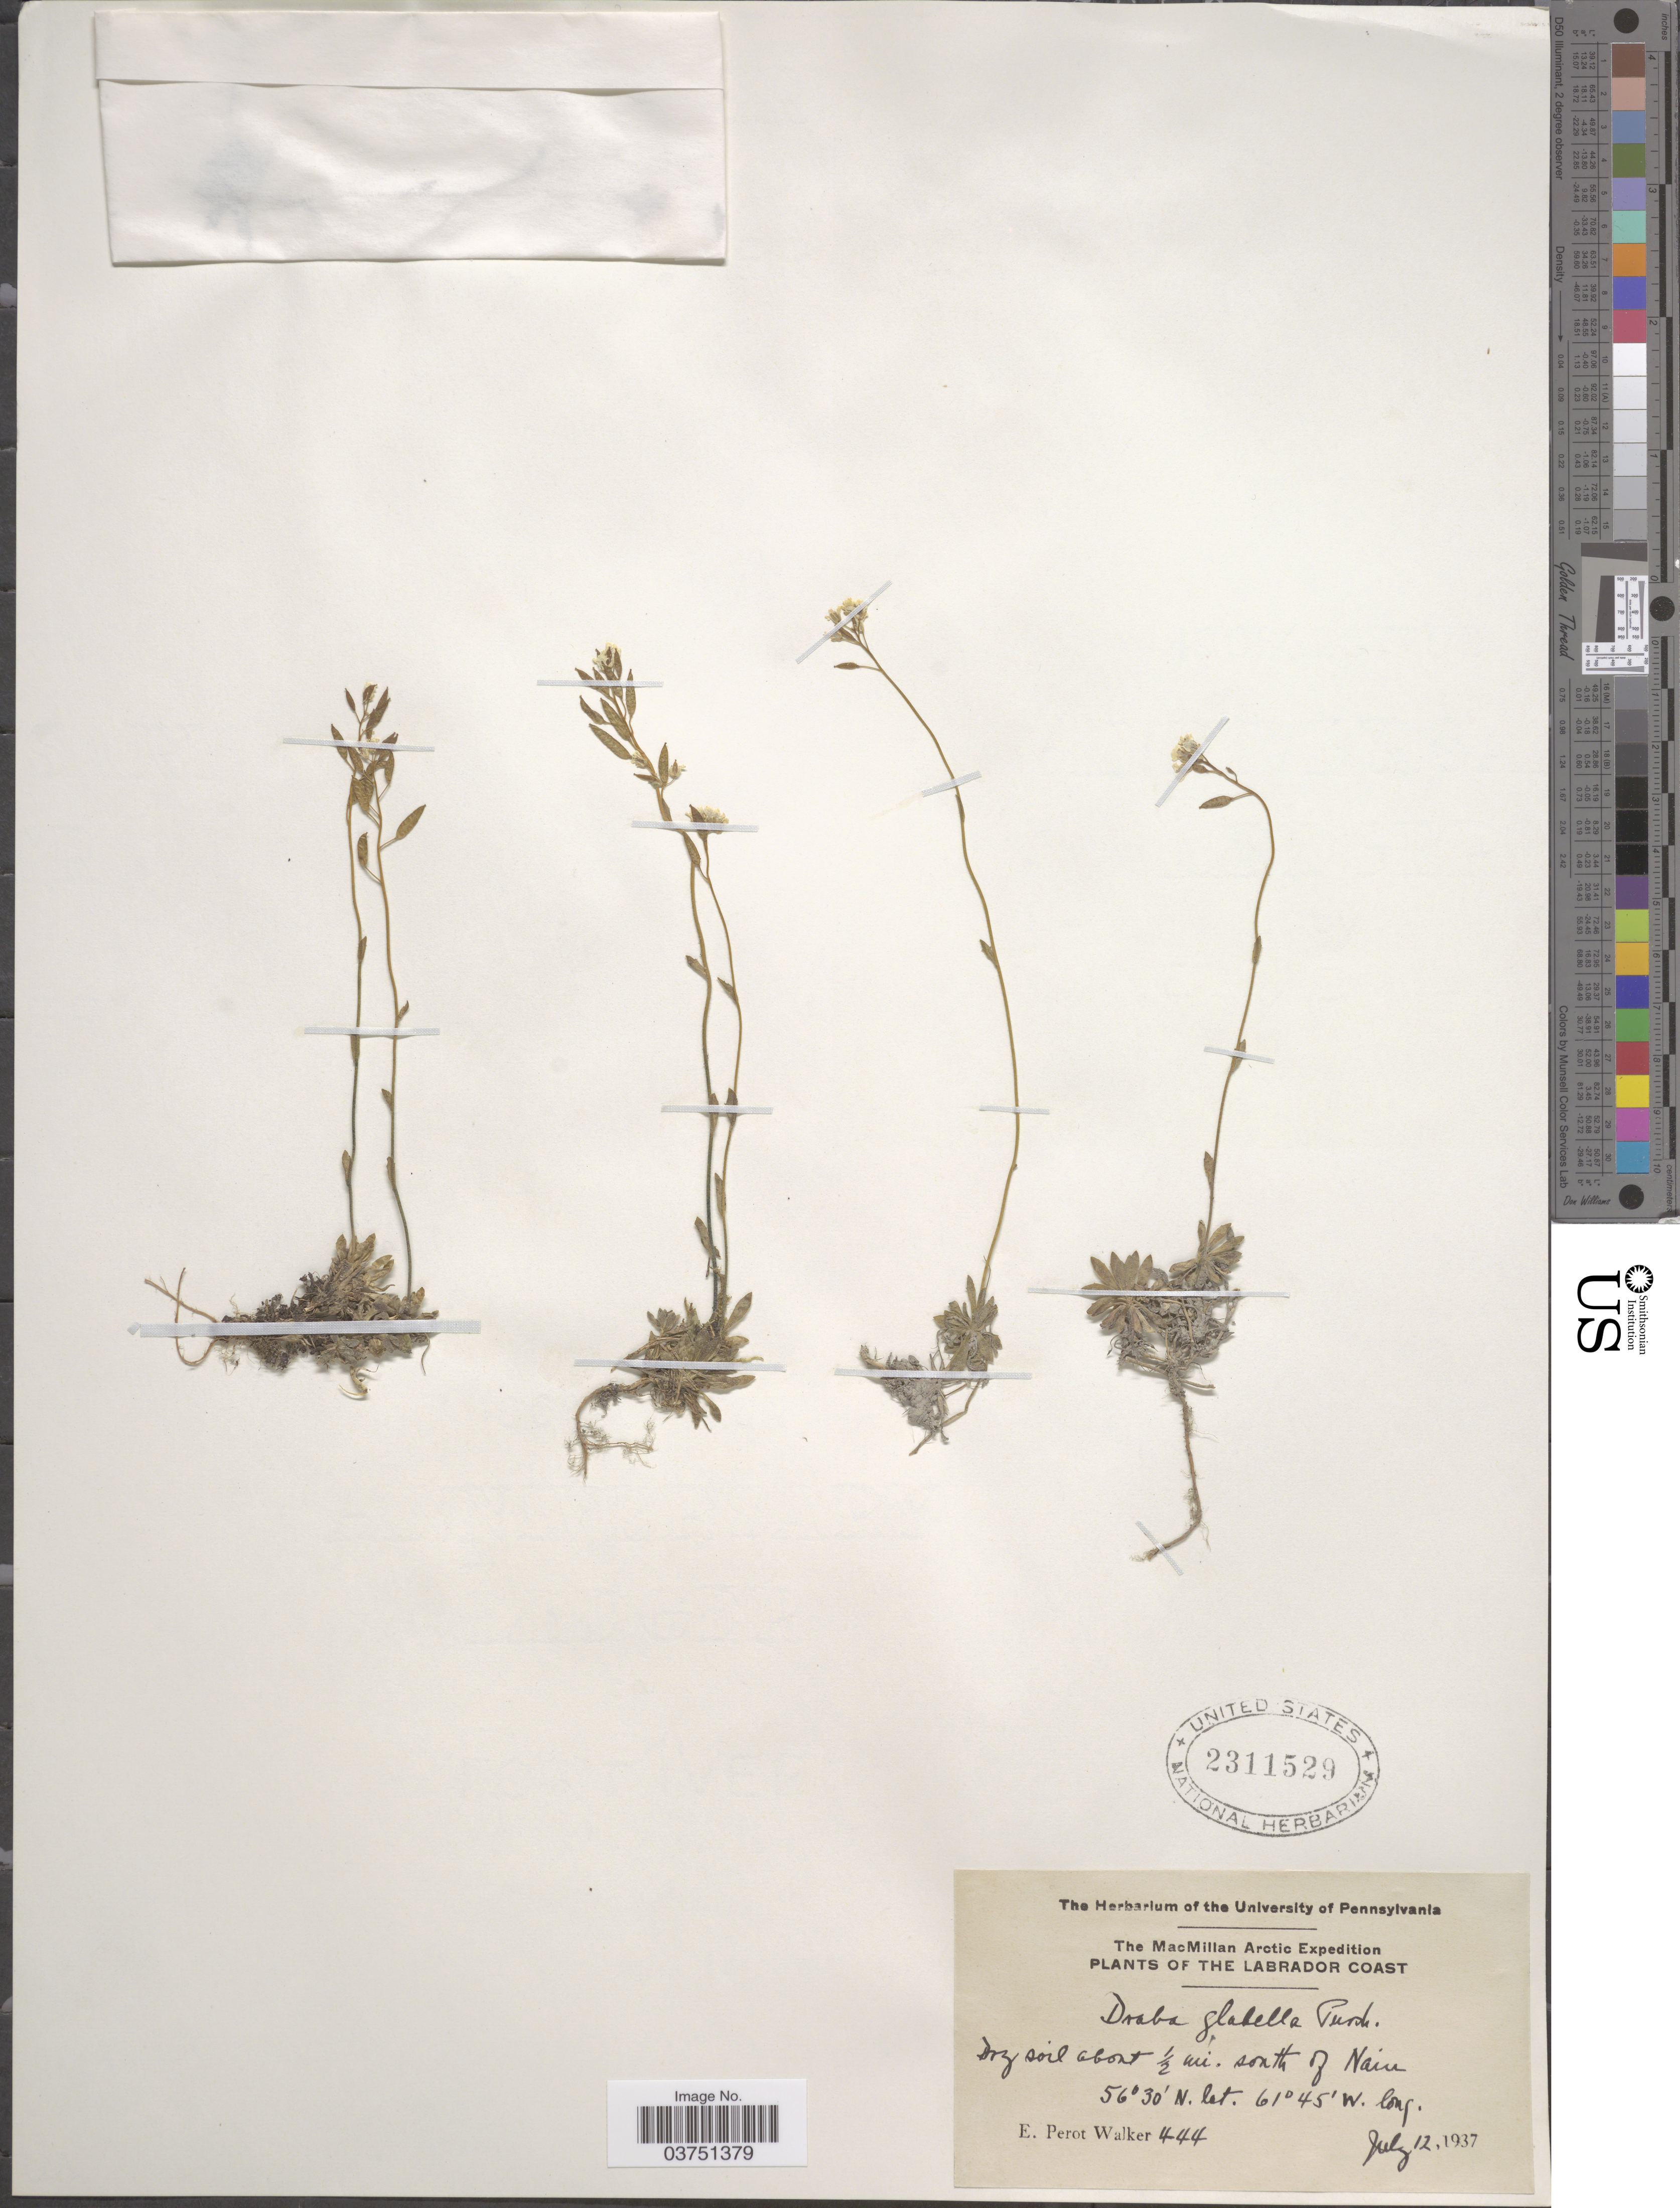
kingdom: Plantae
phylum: Tracheophyta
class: Magnoliopsida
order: Brassicales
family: Brassicaceae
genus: Draba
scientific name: Draba glabella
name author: Pursh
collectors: E. Walker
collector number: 444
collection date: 1937-07-12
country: Canada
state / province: Newfoundland and Labrador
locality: Labrador Coast; about 1/2 mi. south of Nain.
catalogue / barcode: US 2311529